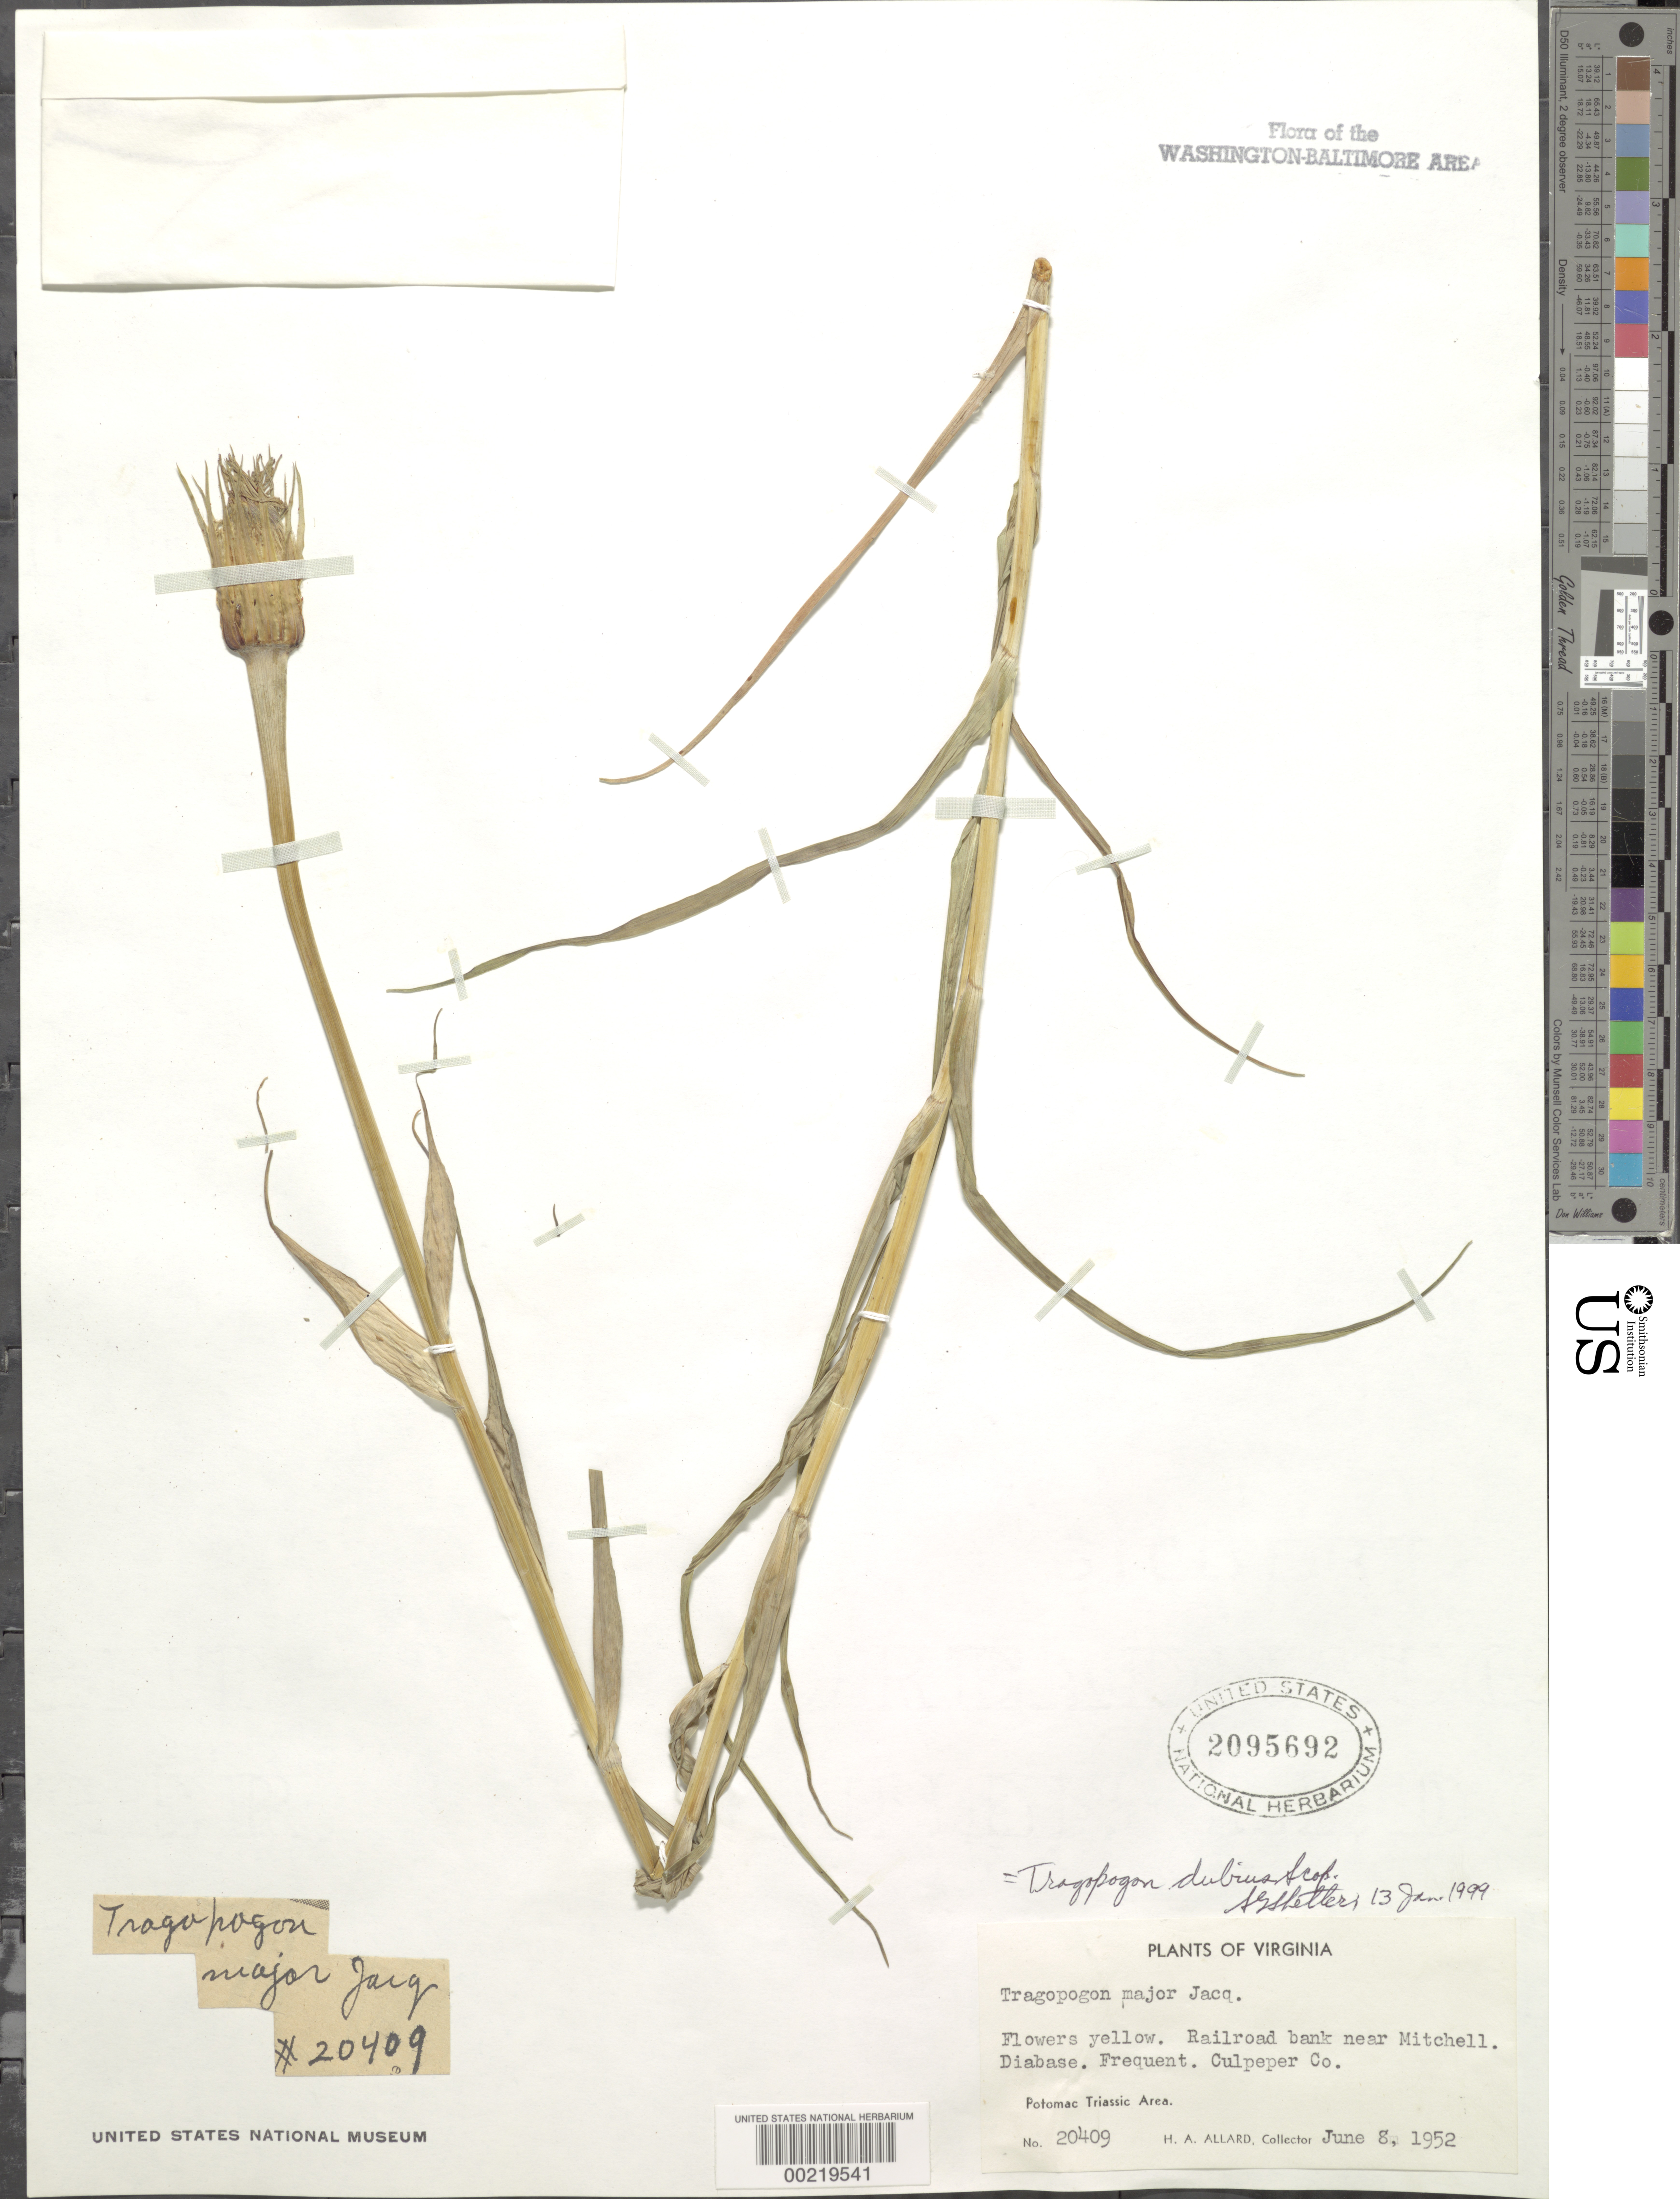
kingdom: Plantae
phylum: Tracheophyta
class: Magnoliopsida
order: Asterales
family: Asteraceae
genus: Tragopogon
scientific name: Tragopogon dubius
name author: Scop.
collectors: H. A. Allard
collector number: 20409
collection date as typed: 08 Jun 1952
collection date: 1952-06-08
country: United States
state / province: Virginia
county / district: Culpeper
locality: Near Mitchell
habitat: Railroad bank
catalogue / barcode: US 2095692